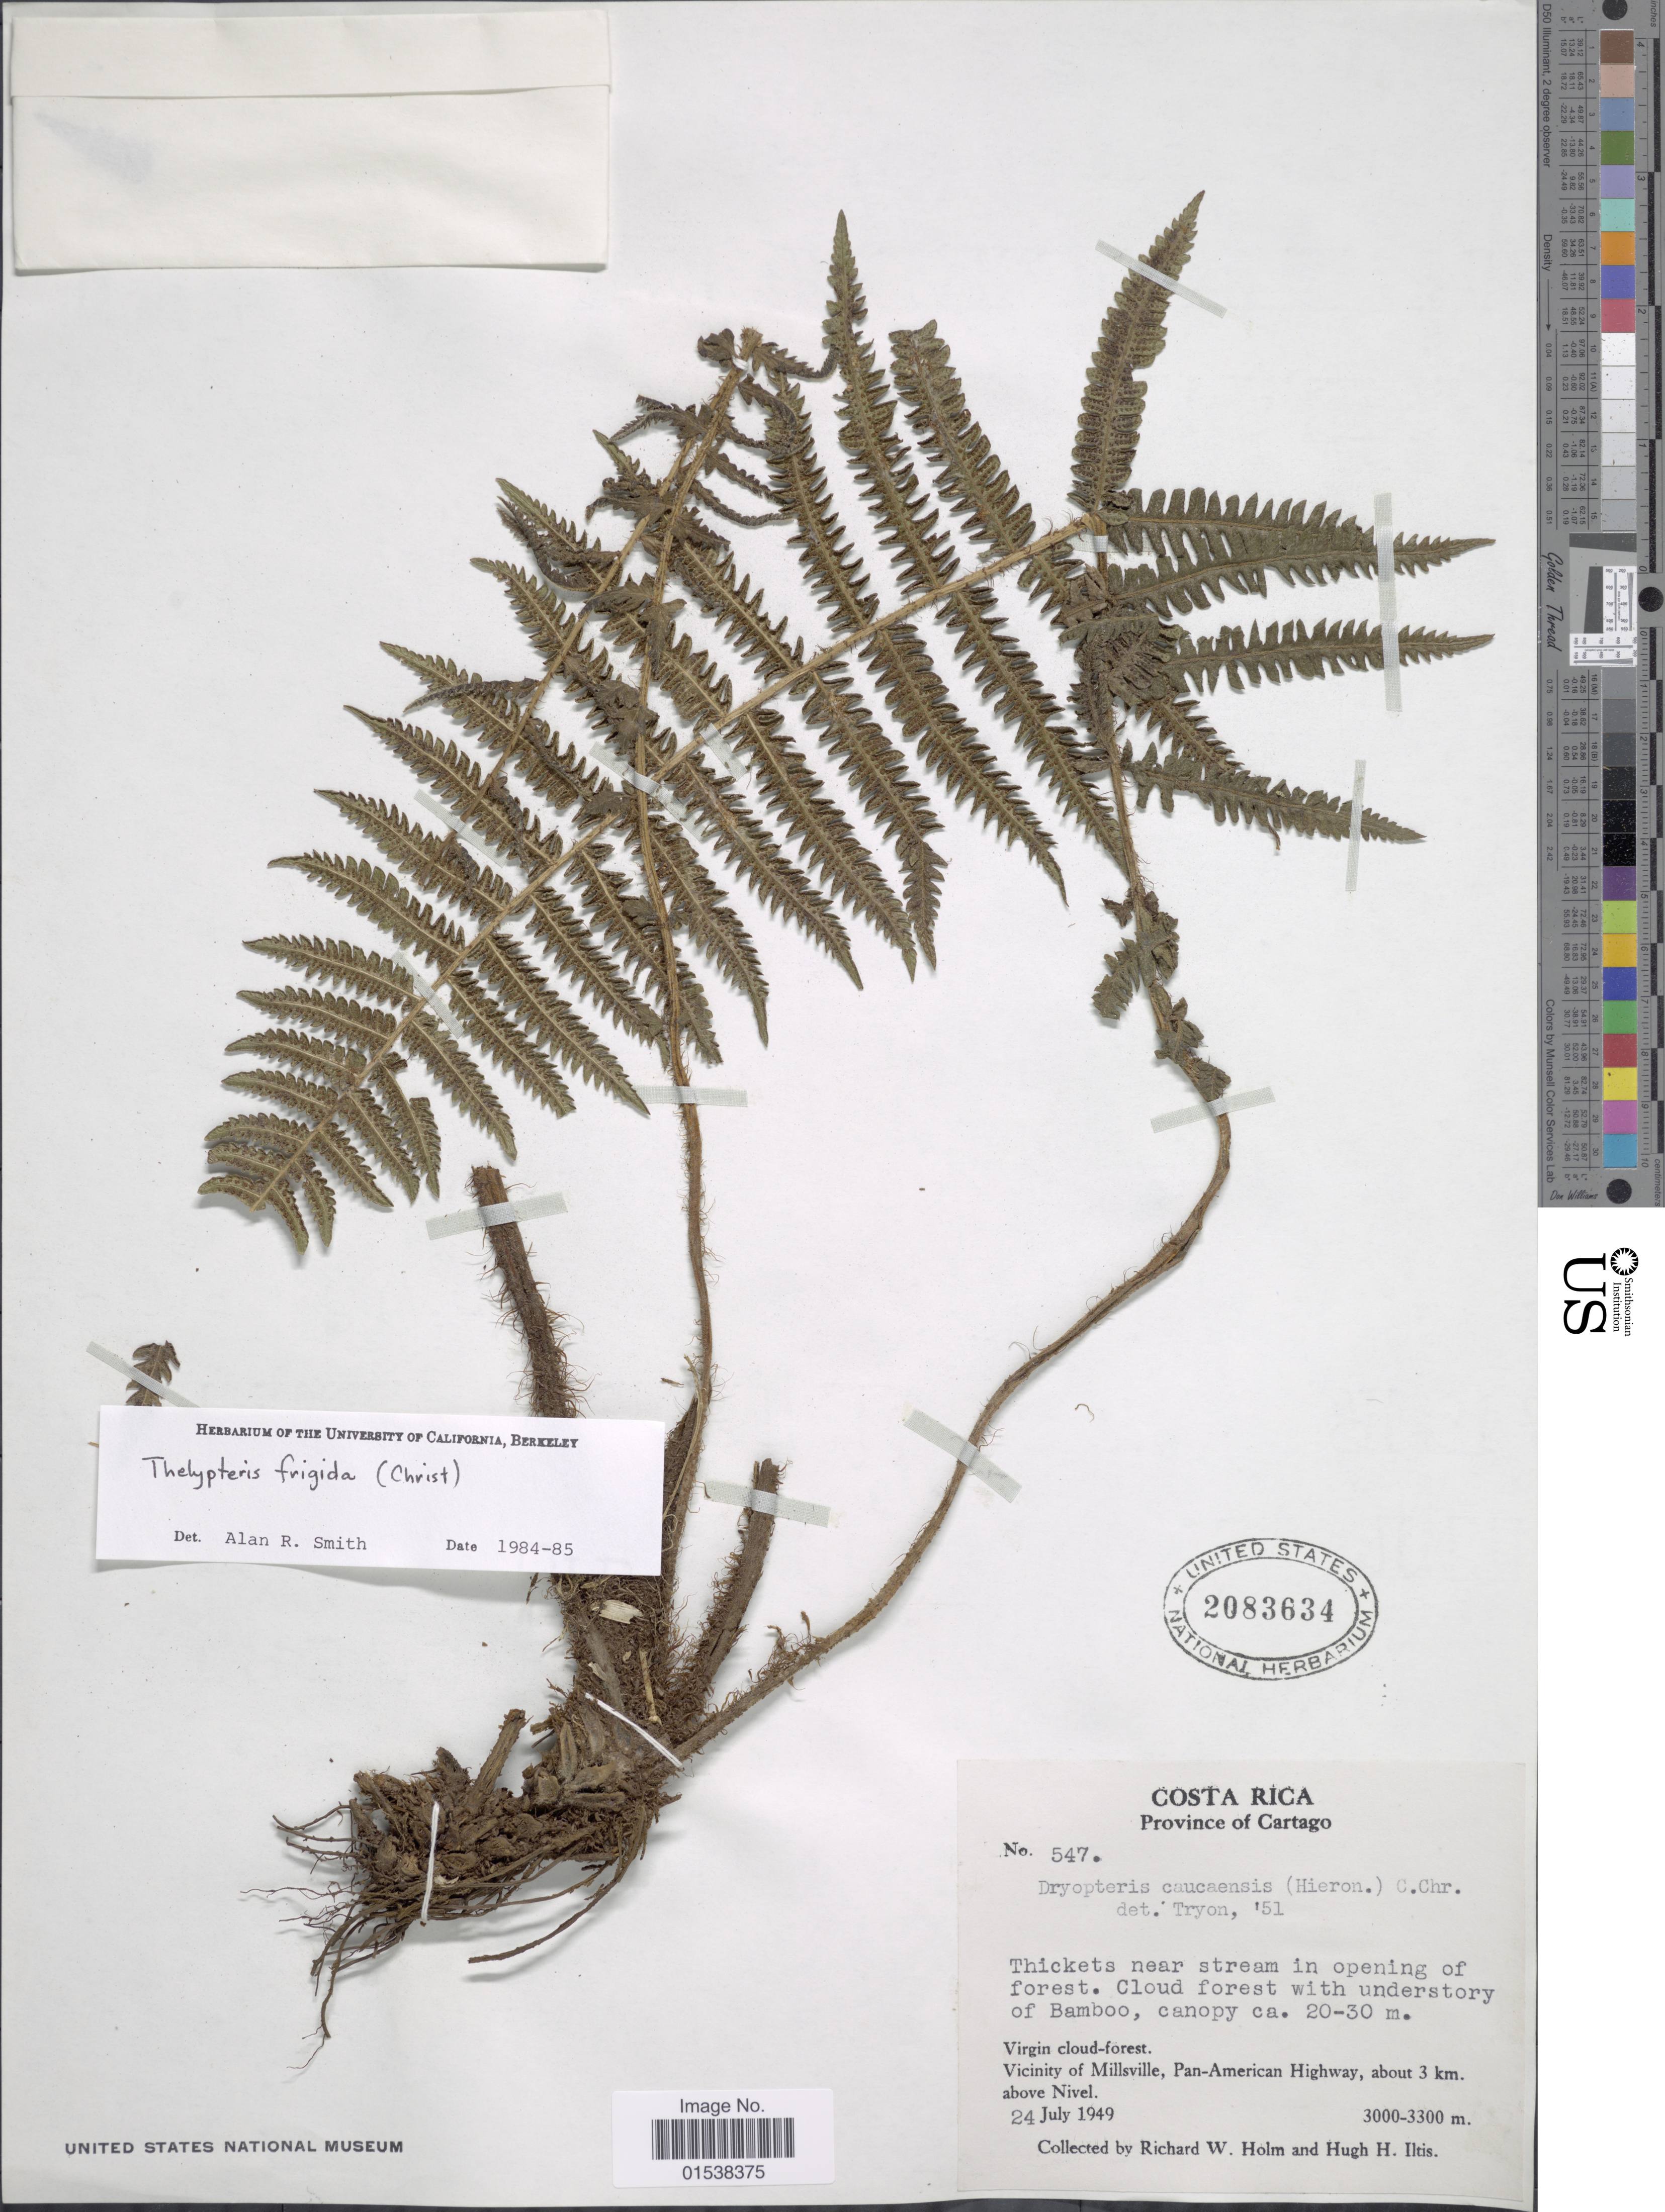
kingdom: Plantae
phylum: Tracheophyta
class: Polypodiopsida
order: Polypodiales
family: Thelypteridaceae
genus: Amauropelta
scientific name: Amauropelta frigida (Christ) comb. nov., ined. 2015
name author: (Christ)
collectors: R. W. Holm & H. H. Iltis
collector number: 547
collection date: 1949-07-24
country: Costa Rica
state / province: Cartago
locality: Province of Cartago, Virgin cloud-forest, Vicinity of Millsville, Pan-American Highway, about 3 km above Nivel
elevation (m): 3000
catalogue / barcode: US 2083634